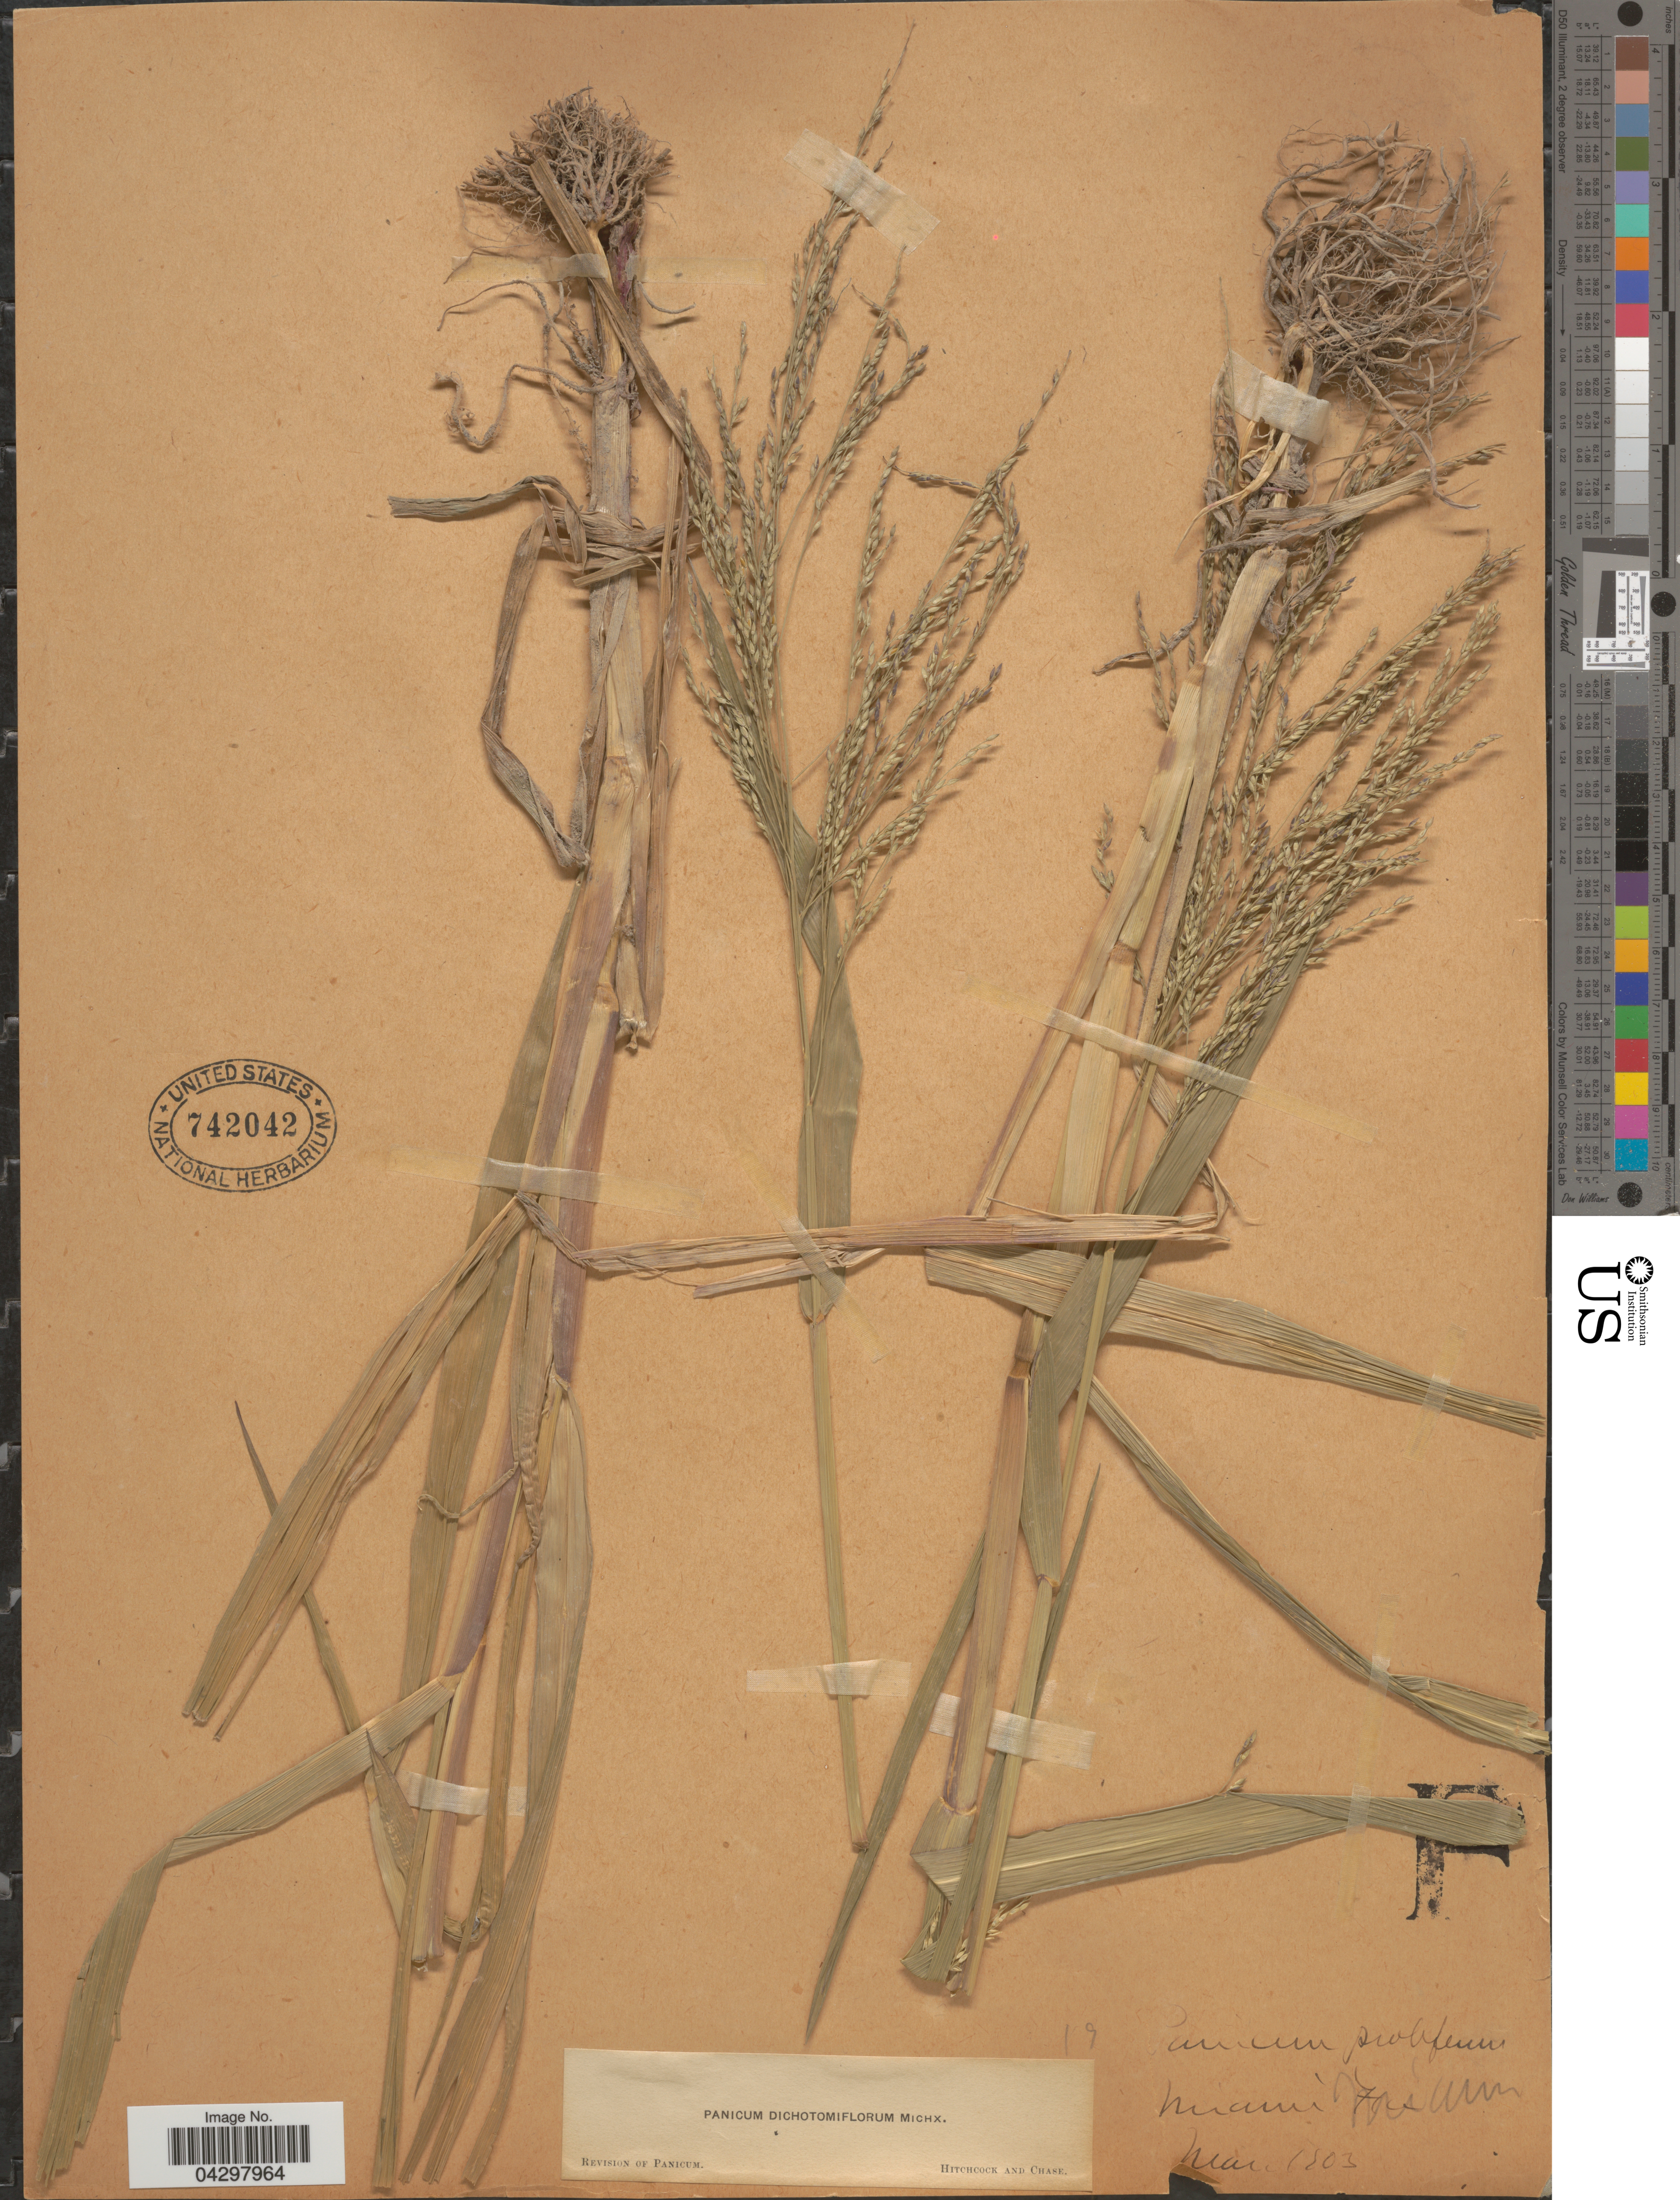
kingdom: Plantae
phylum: Tracheophyta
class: Liliopsida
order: Poales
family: Poaceae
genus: Panicum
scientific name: Panicum dichotomiflorum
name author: Michx.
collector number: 19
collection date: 1903-03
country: United States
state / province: Florida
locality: Miami.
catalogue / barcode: US 742042